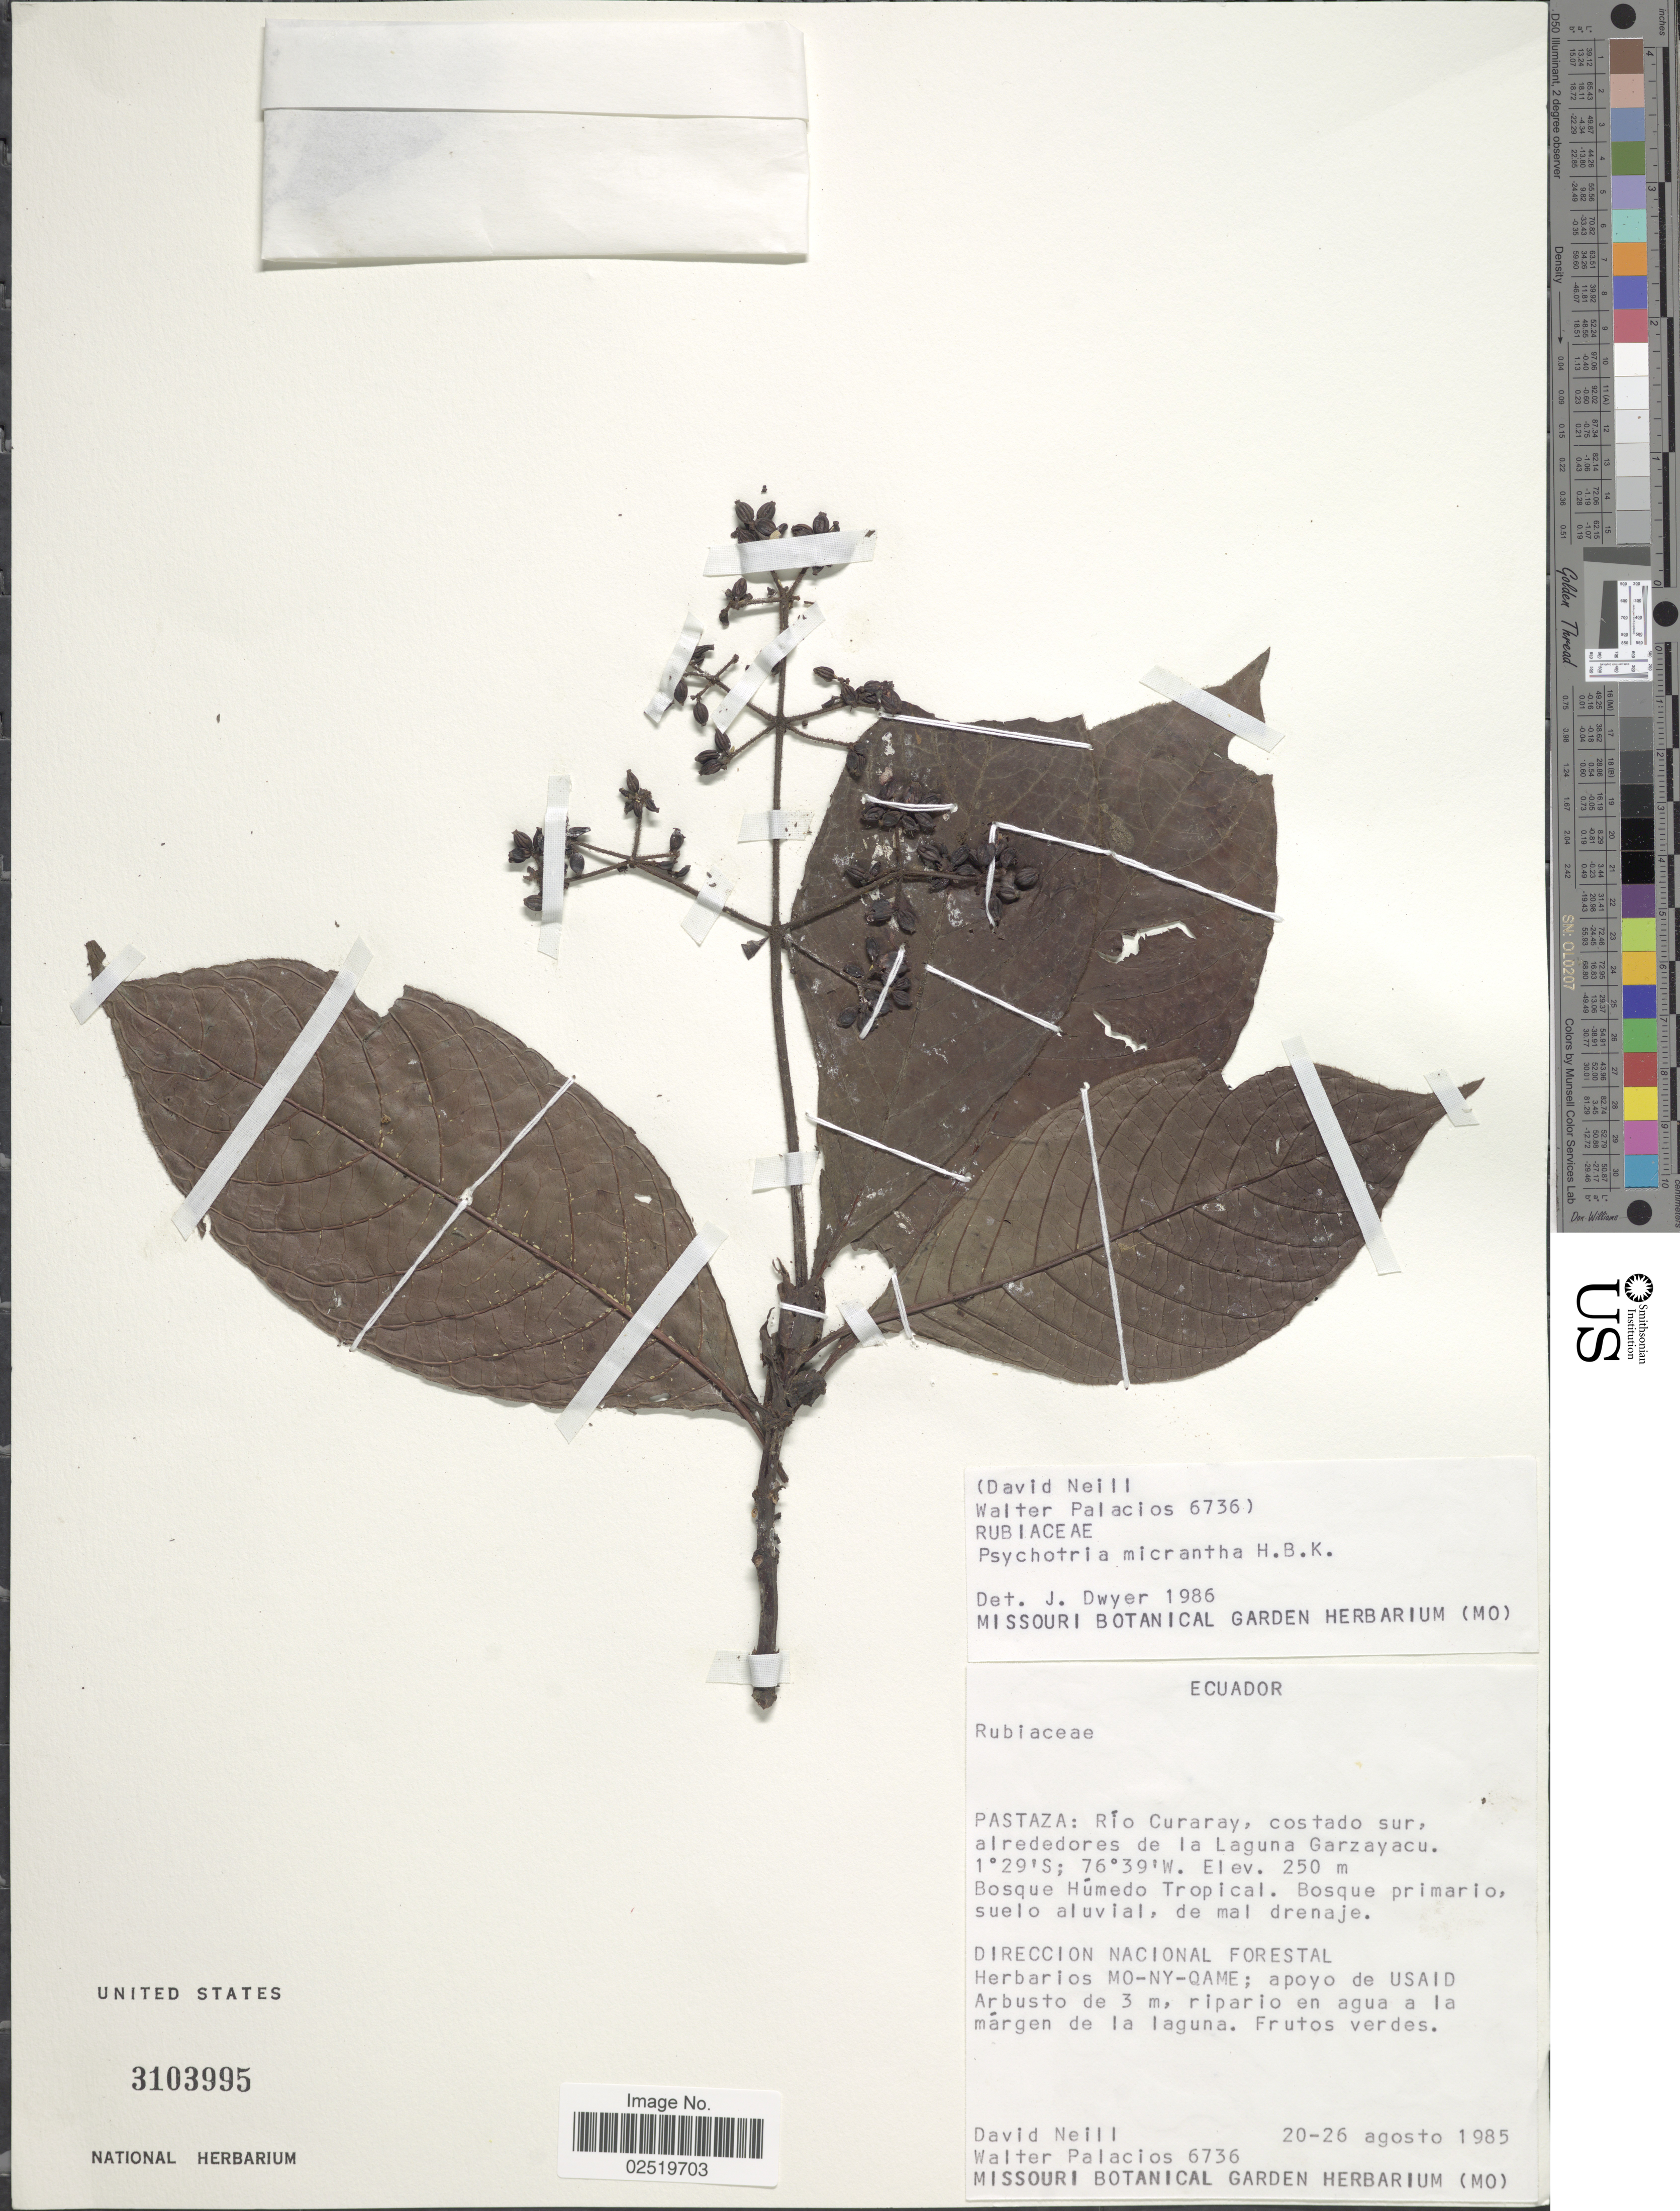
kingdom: Plantae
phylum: Tracheophyta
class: Magnoliopsida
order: Gentianales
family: Rubiaceae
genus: Psychotria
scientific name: Psychotria micrantha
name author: Kunth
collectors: D. Neill & W. Palacios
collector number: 6736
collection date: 1985-08-20/1985-08-26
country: Ecuador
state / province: Pastaza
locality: Rio Curaray, costado sur, alrededores de la Laguna Garzayacu.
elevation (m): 250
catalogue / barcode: US 3103995